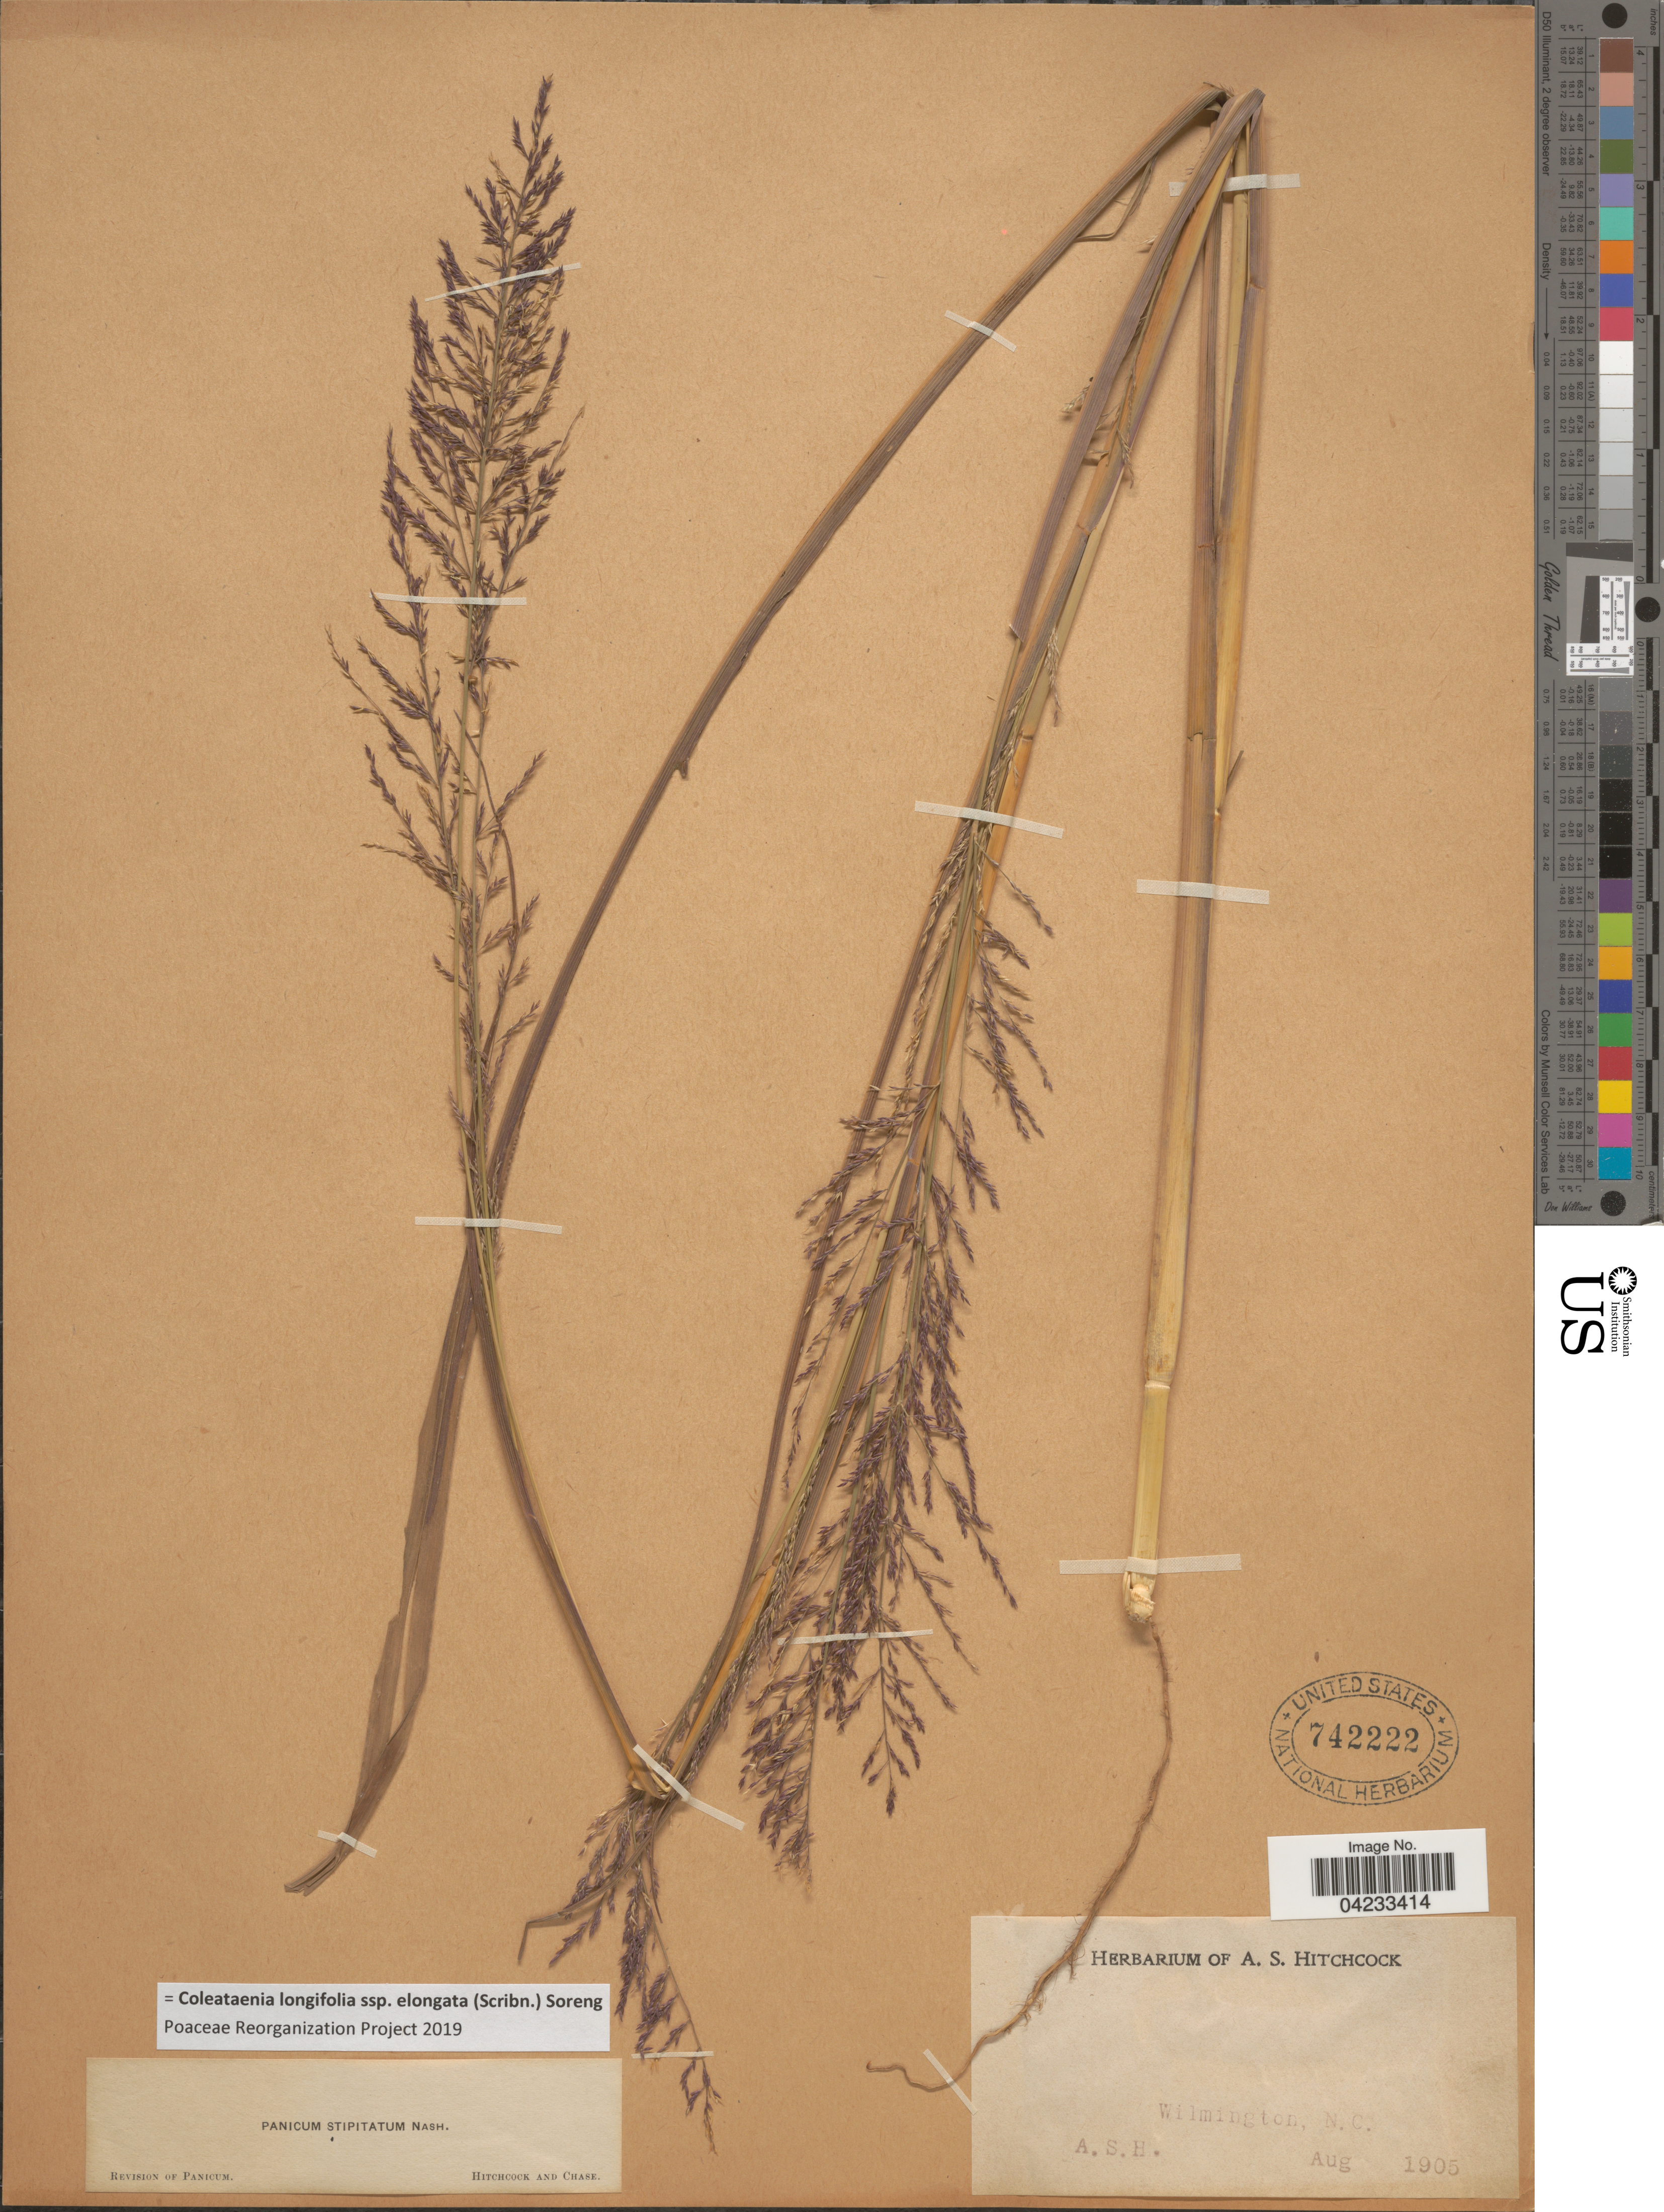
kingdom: Plantae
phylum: Tracheophyta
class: Liliopsida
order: Poales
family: Poaceae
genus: Coleataenia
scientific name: Coleataenia longifolia subsp. elongata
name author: (Scribn.) Soreng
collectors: A. S. Hitchcock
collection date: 1905-08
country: United States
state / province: North Carolina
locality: Wilmington.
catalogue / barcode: US 742222